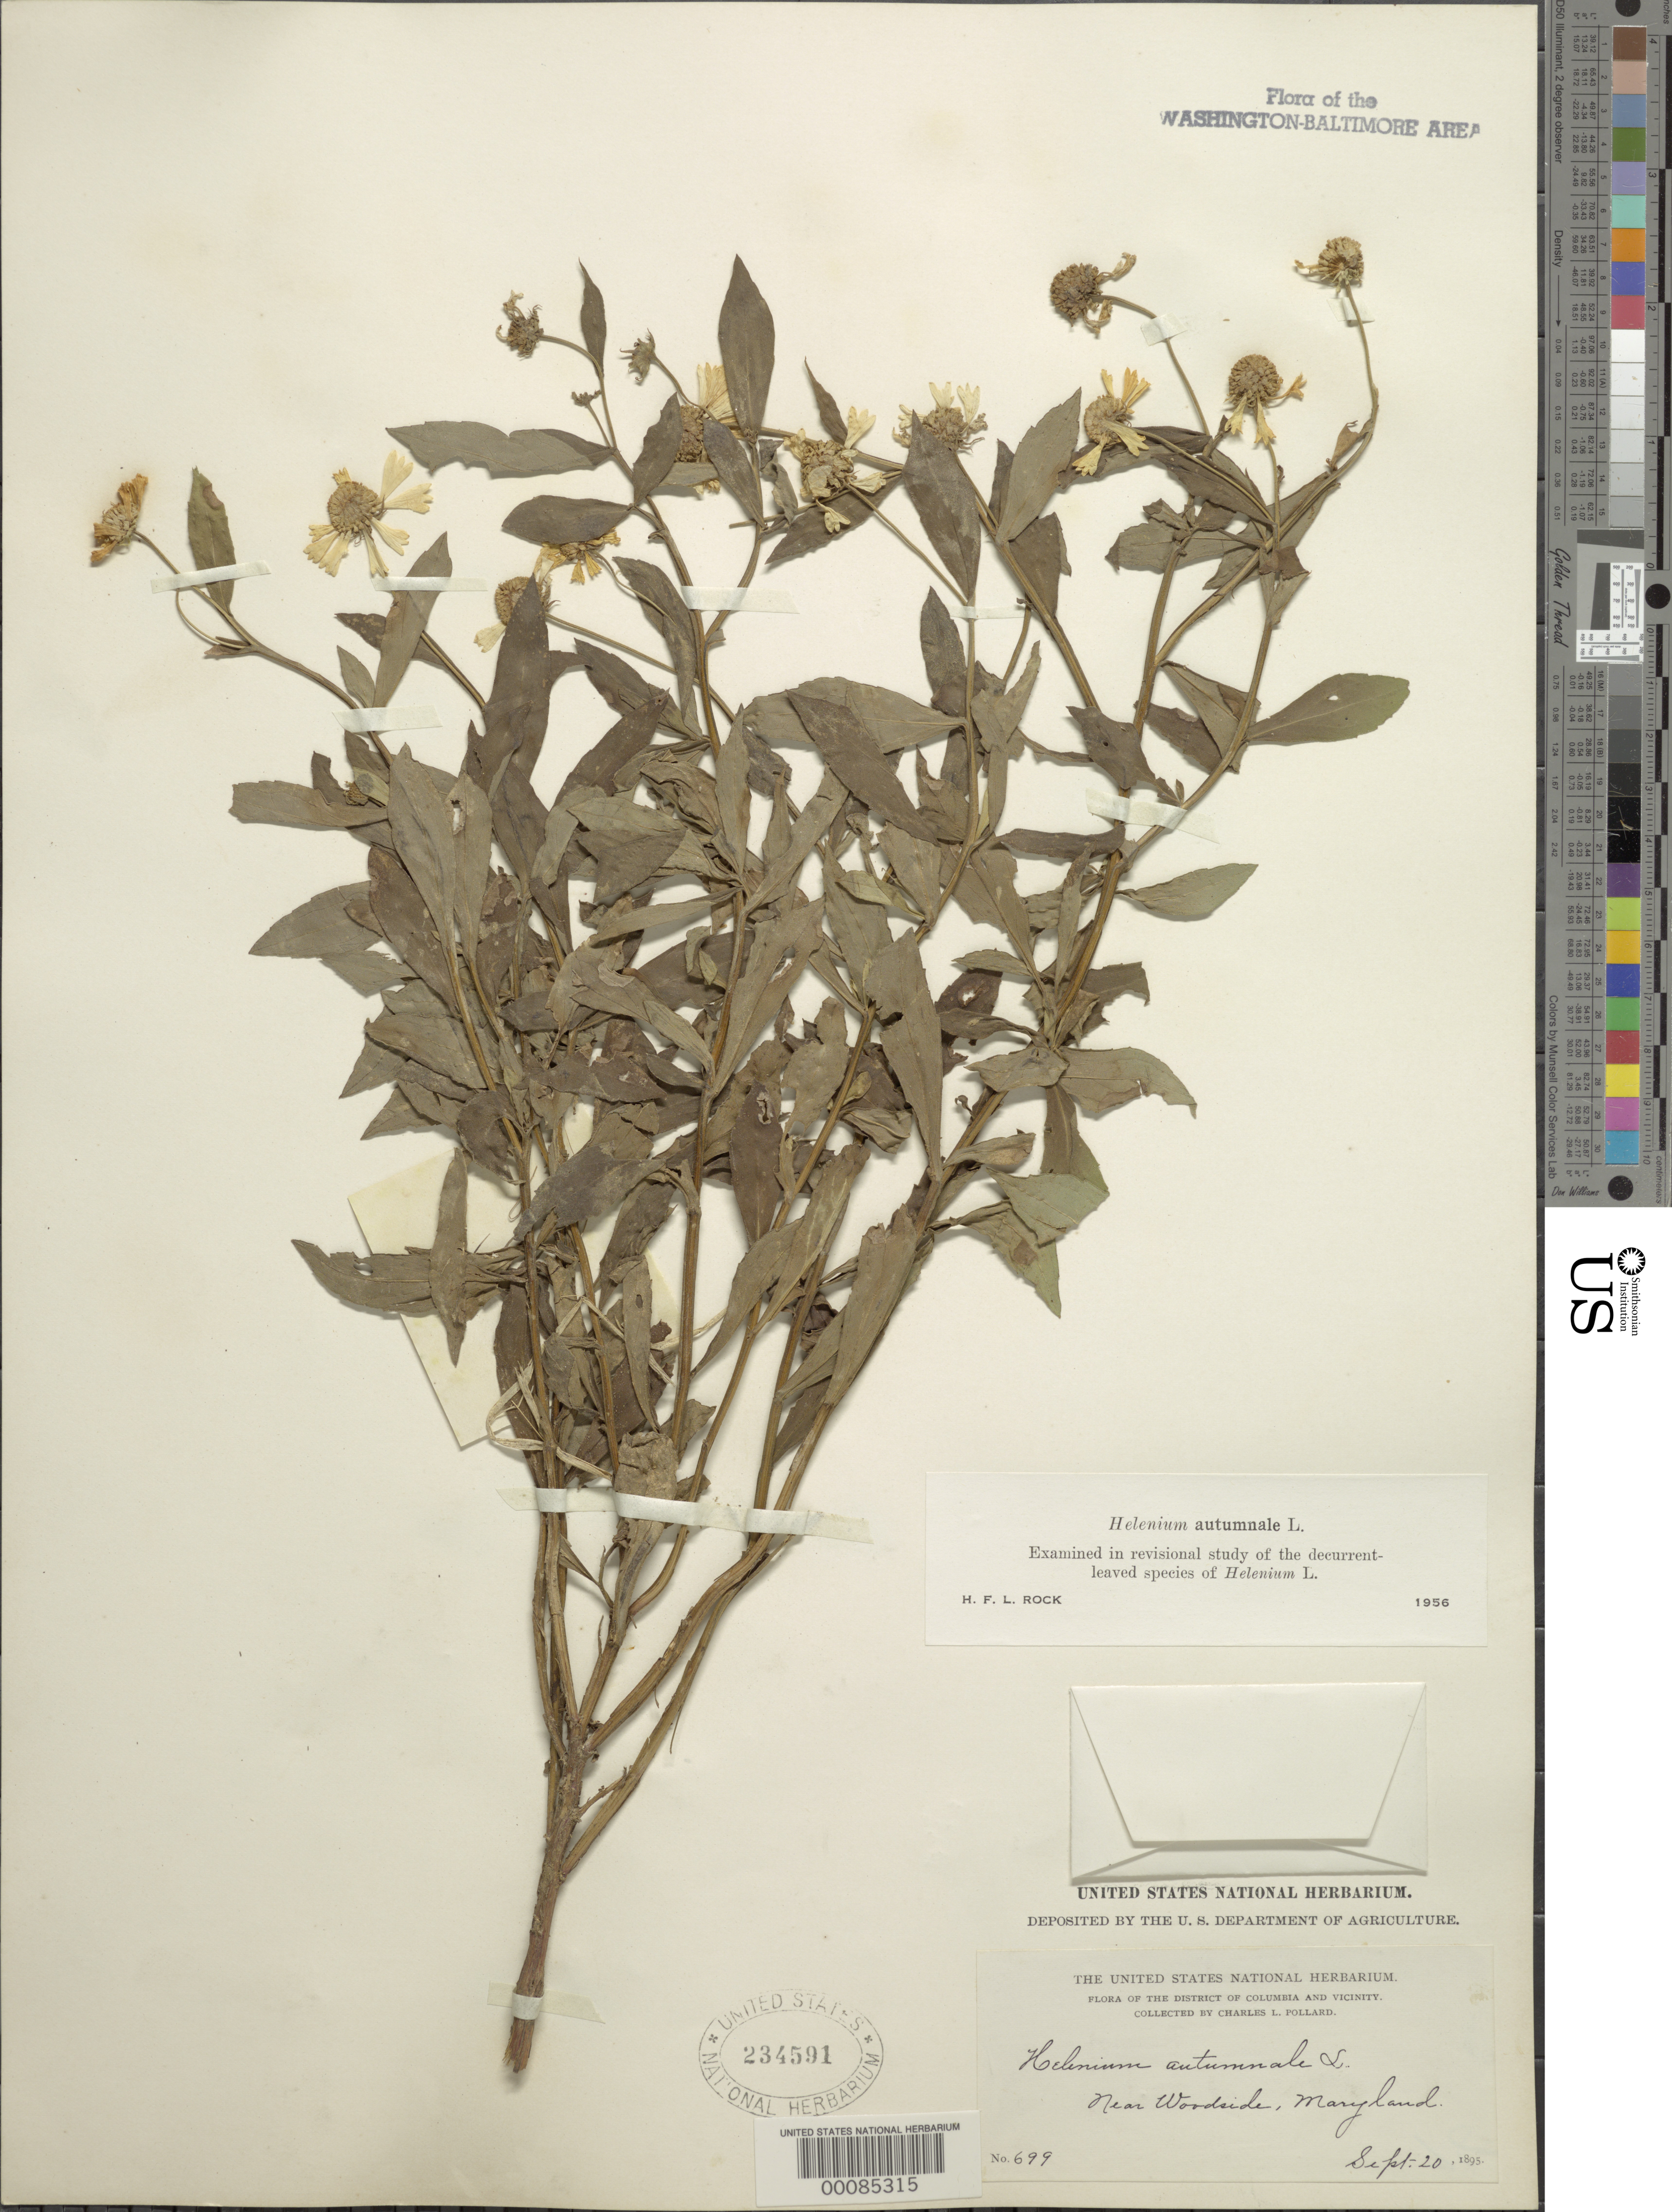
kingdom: Plantae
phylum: Tracheophyta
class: Magnoliopsida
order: Asterales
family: Asteraceae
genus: Helenium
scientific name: Helenium autumnale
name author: L.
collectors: C. L. Pollard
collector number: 699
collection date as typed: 20 Sep 1895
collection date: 1895-09-20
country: United States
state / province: Maryland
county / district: Montgomery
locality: Near Woodside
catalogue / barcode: US 234591